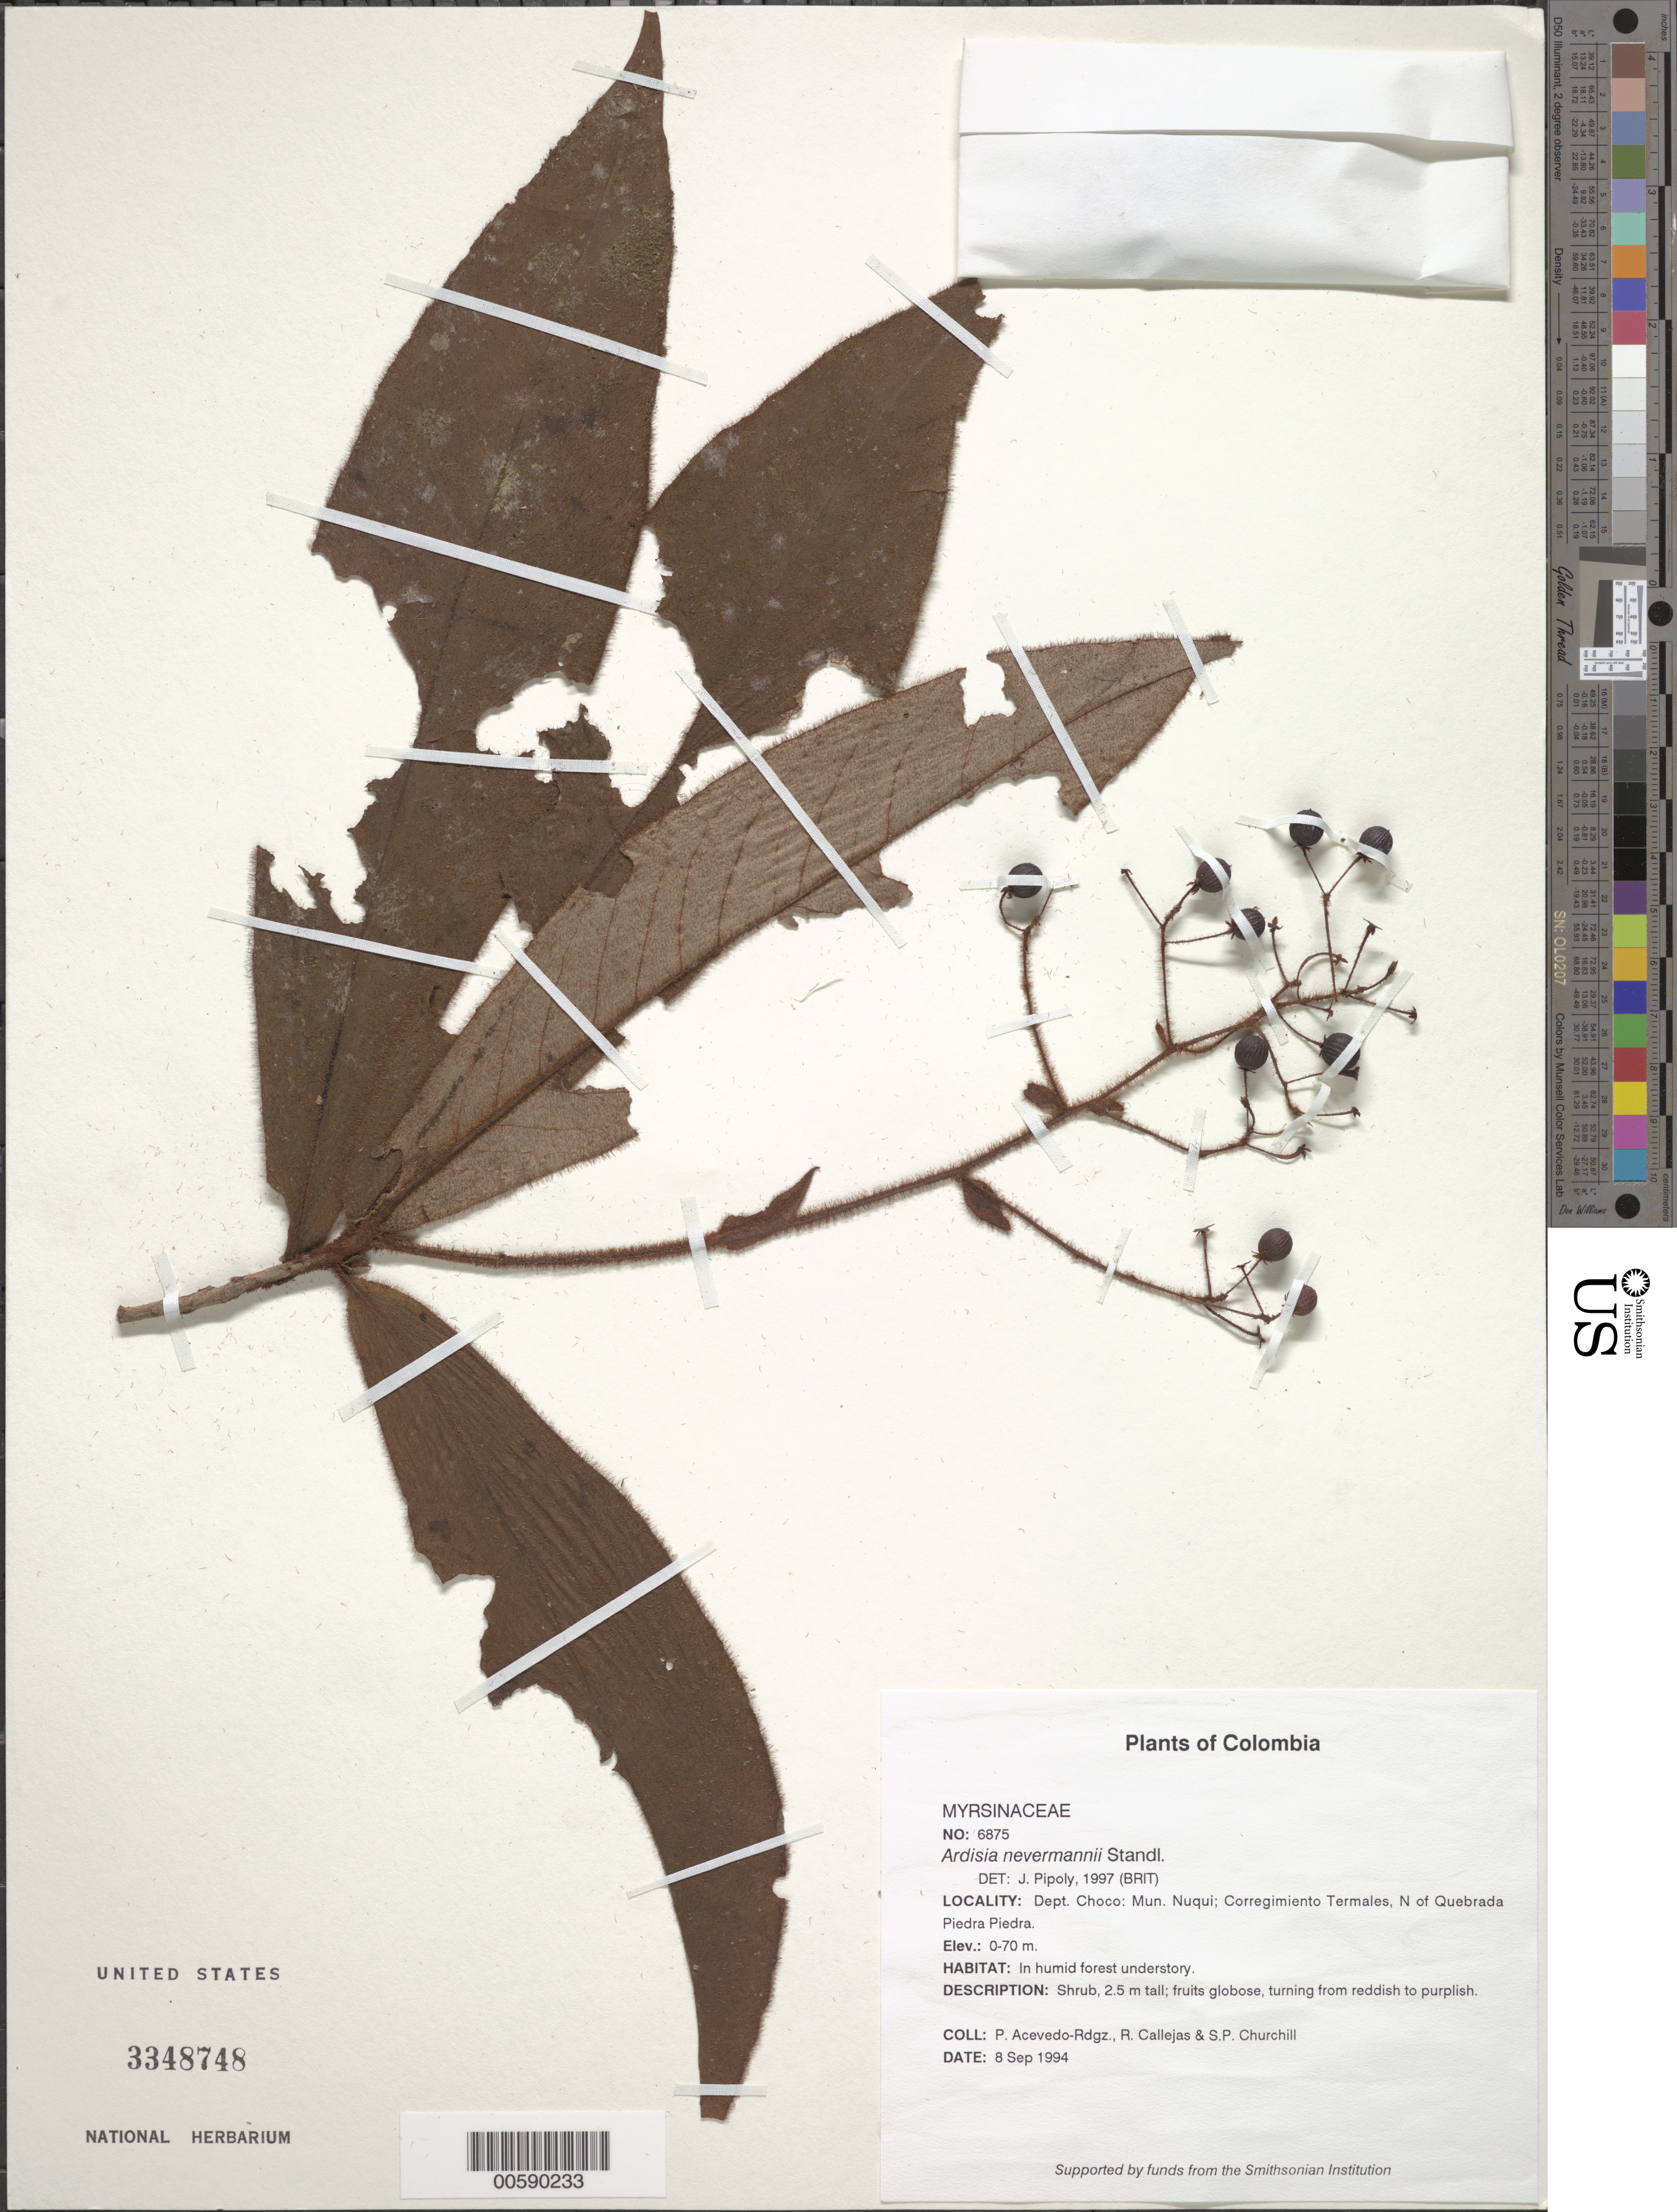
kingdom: Plantae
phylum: Tracheophyta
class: Magnoliopsida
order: Ericales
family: Primulaceae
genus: Ardisia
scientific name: Ardisia nevermannii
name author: Standl.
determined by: Pipoly, J. J., III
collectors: P. Acevedo-Rodr., R. Callejas & S. Churchill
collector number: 6875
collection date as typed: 08 Sep 1994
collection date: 1994-09-08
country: Colombia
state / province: Chocó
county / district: Nuqui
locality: Depart. Choco; Mun. Nuqui; Corregimiento Termales, N of Quebrada Piedra Piedra.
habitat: In humid forest understory.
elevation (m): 0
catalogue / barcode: US 3348748